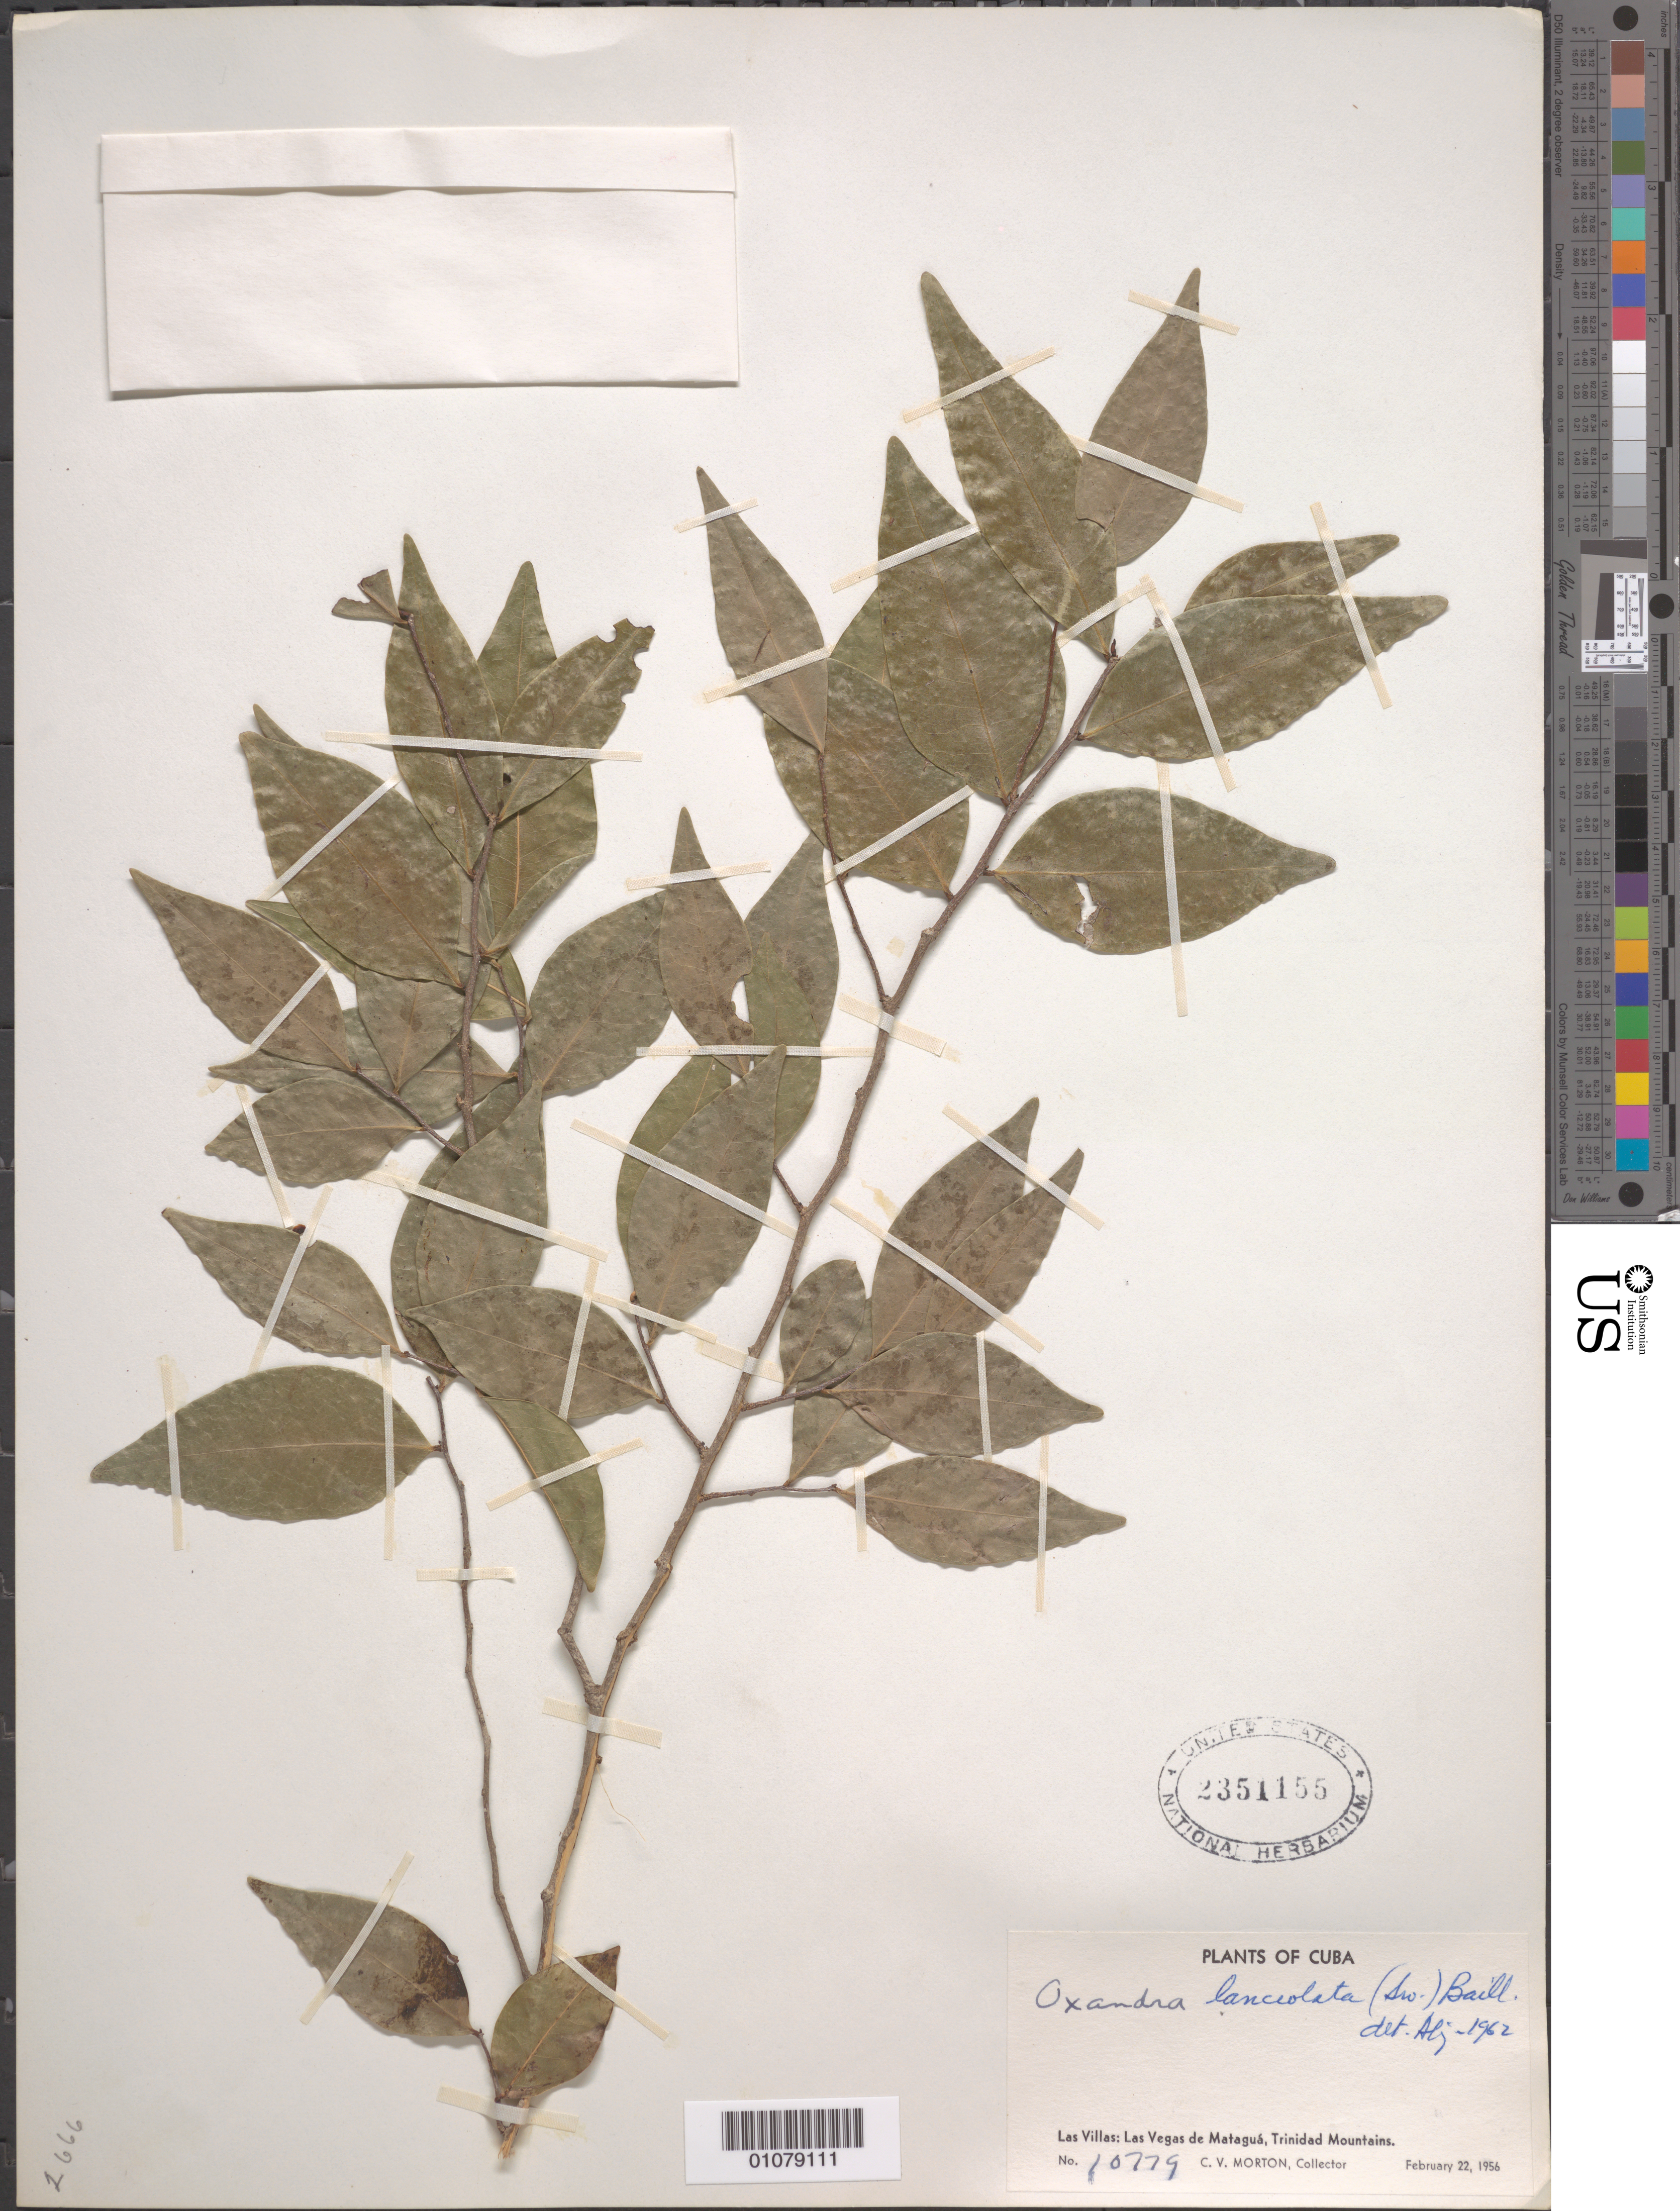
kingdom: Plantae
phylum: Tracheophyta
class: Magnoliopsida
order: Magnoliales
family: Annonaceae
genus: Oxandra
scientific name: Oxandra lanceolata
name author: (Sw.) Baill.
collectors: C. V. Morton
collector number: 10779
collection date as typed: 22 Feb 1956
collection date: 1956-02-22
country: Cuba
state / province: Sancti Spiritus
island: Cuba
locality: Las Villas: Las Vega de Matagua, Trinidad Mountains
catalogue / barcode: US 2351155